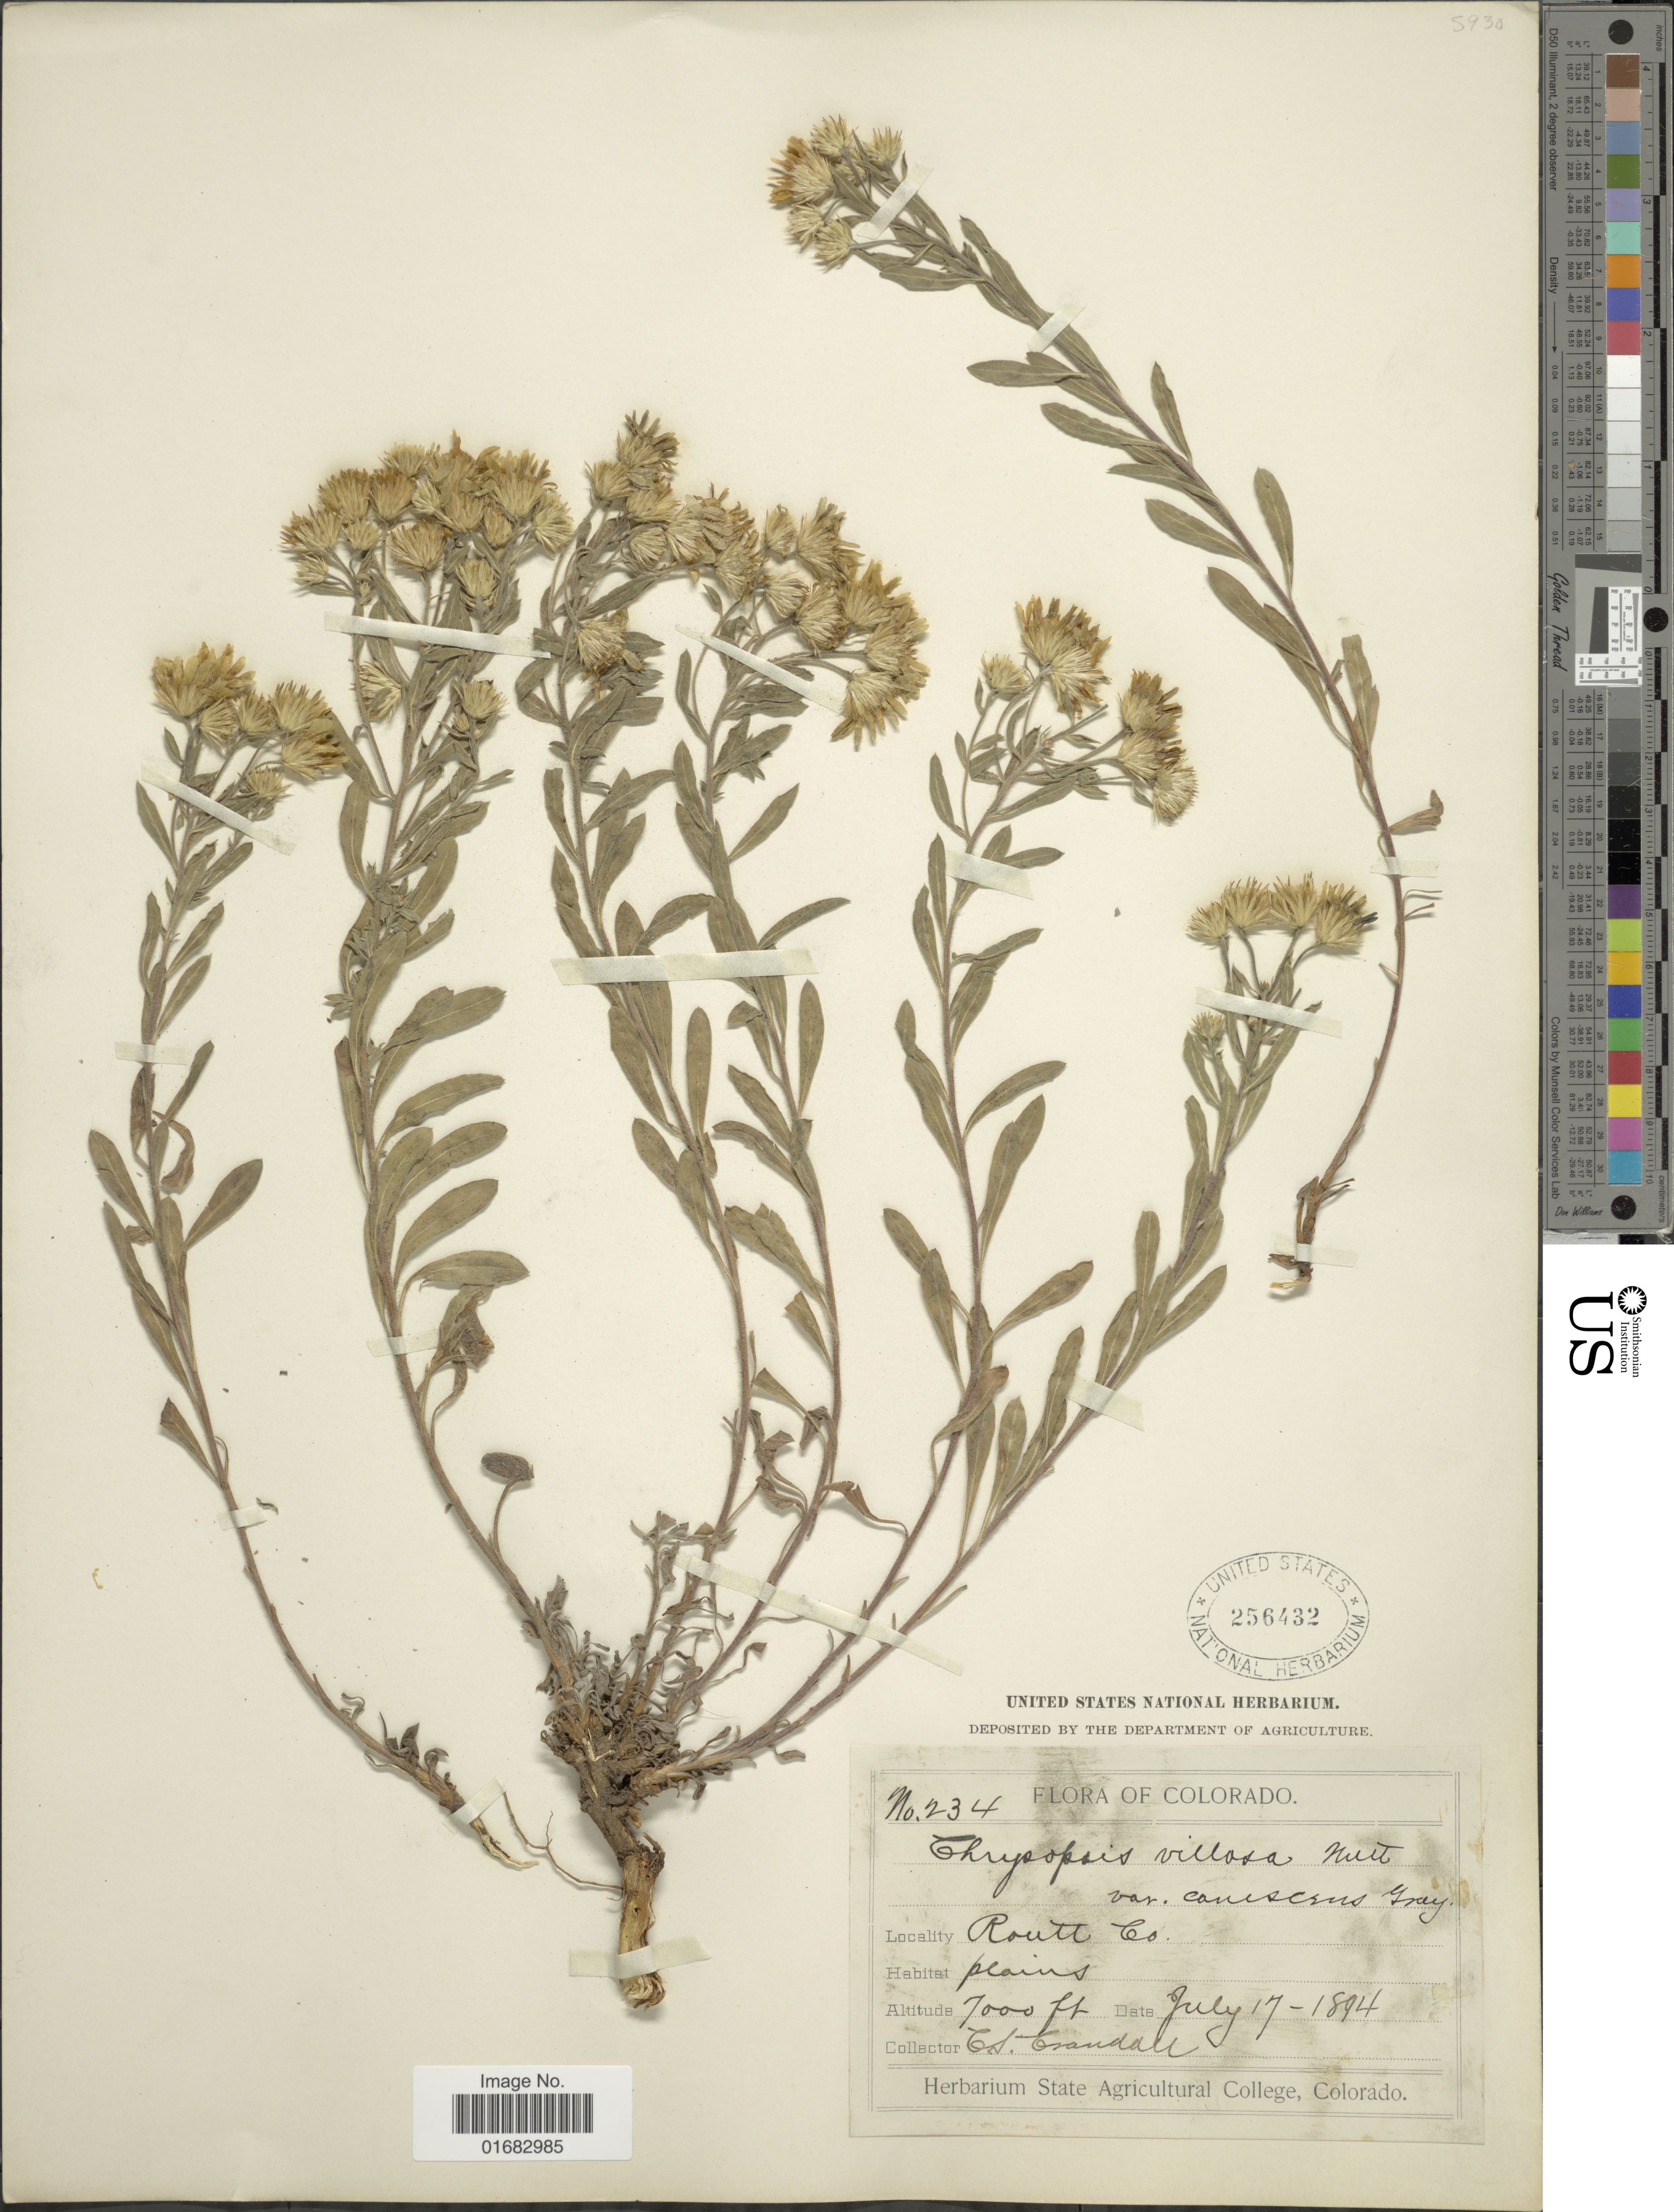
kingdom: Plantae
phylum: Tracheophyta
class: Magnoliopsida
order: Asterales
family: Asteraceae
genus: Heterotheca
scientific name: Heterotheca villosa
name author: (Pursh) Shinners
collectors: C. Crandall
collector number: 234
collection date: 1894-07-17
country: United States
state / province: Colorado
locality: Routt Co, plains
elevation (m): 2134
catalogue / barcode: US 256432